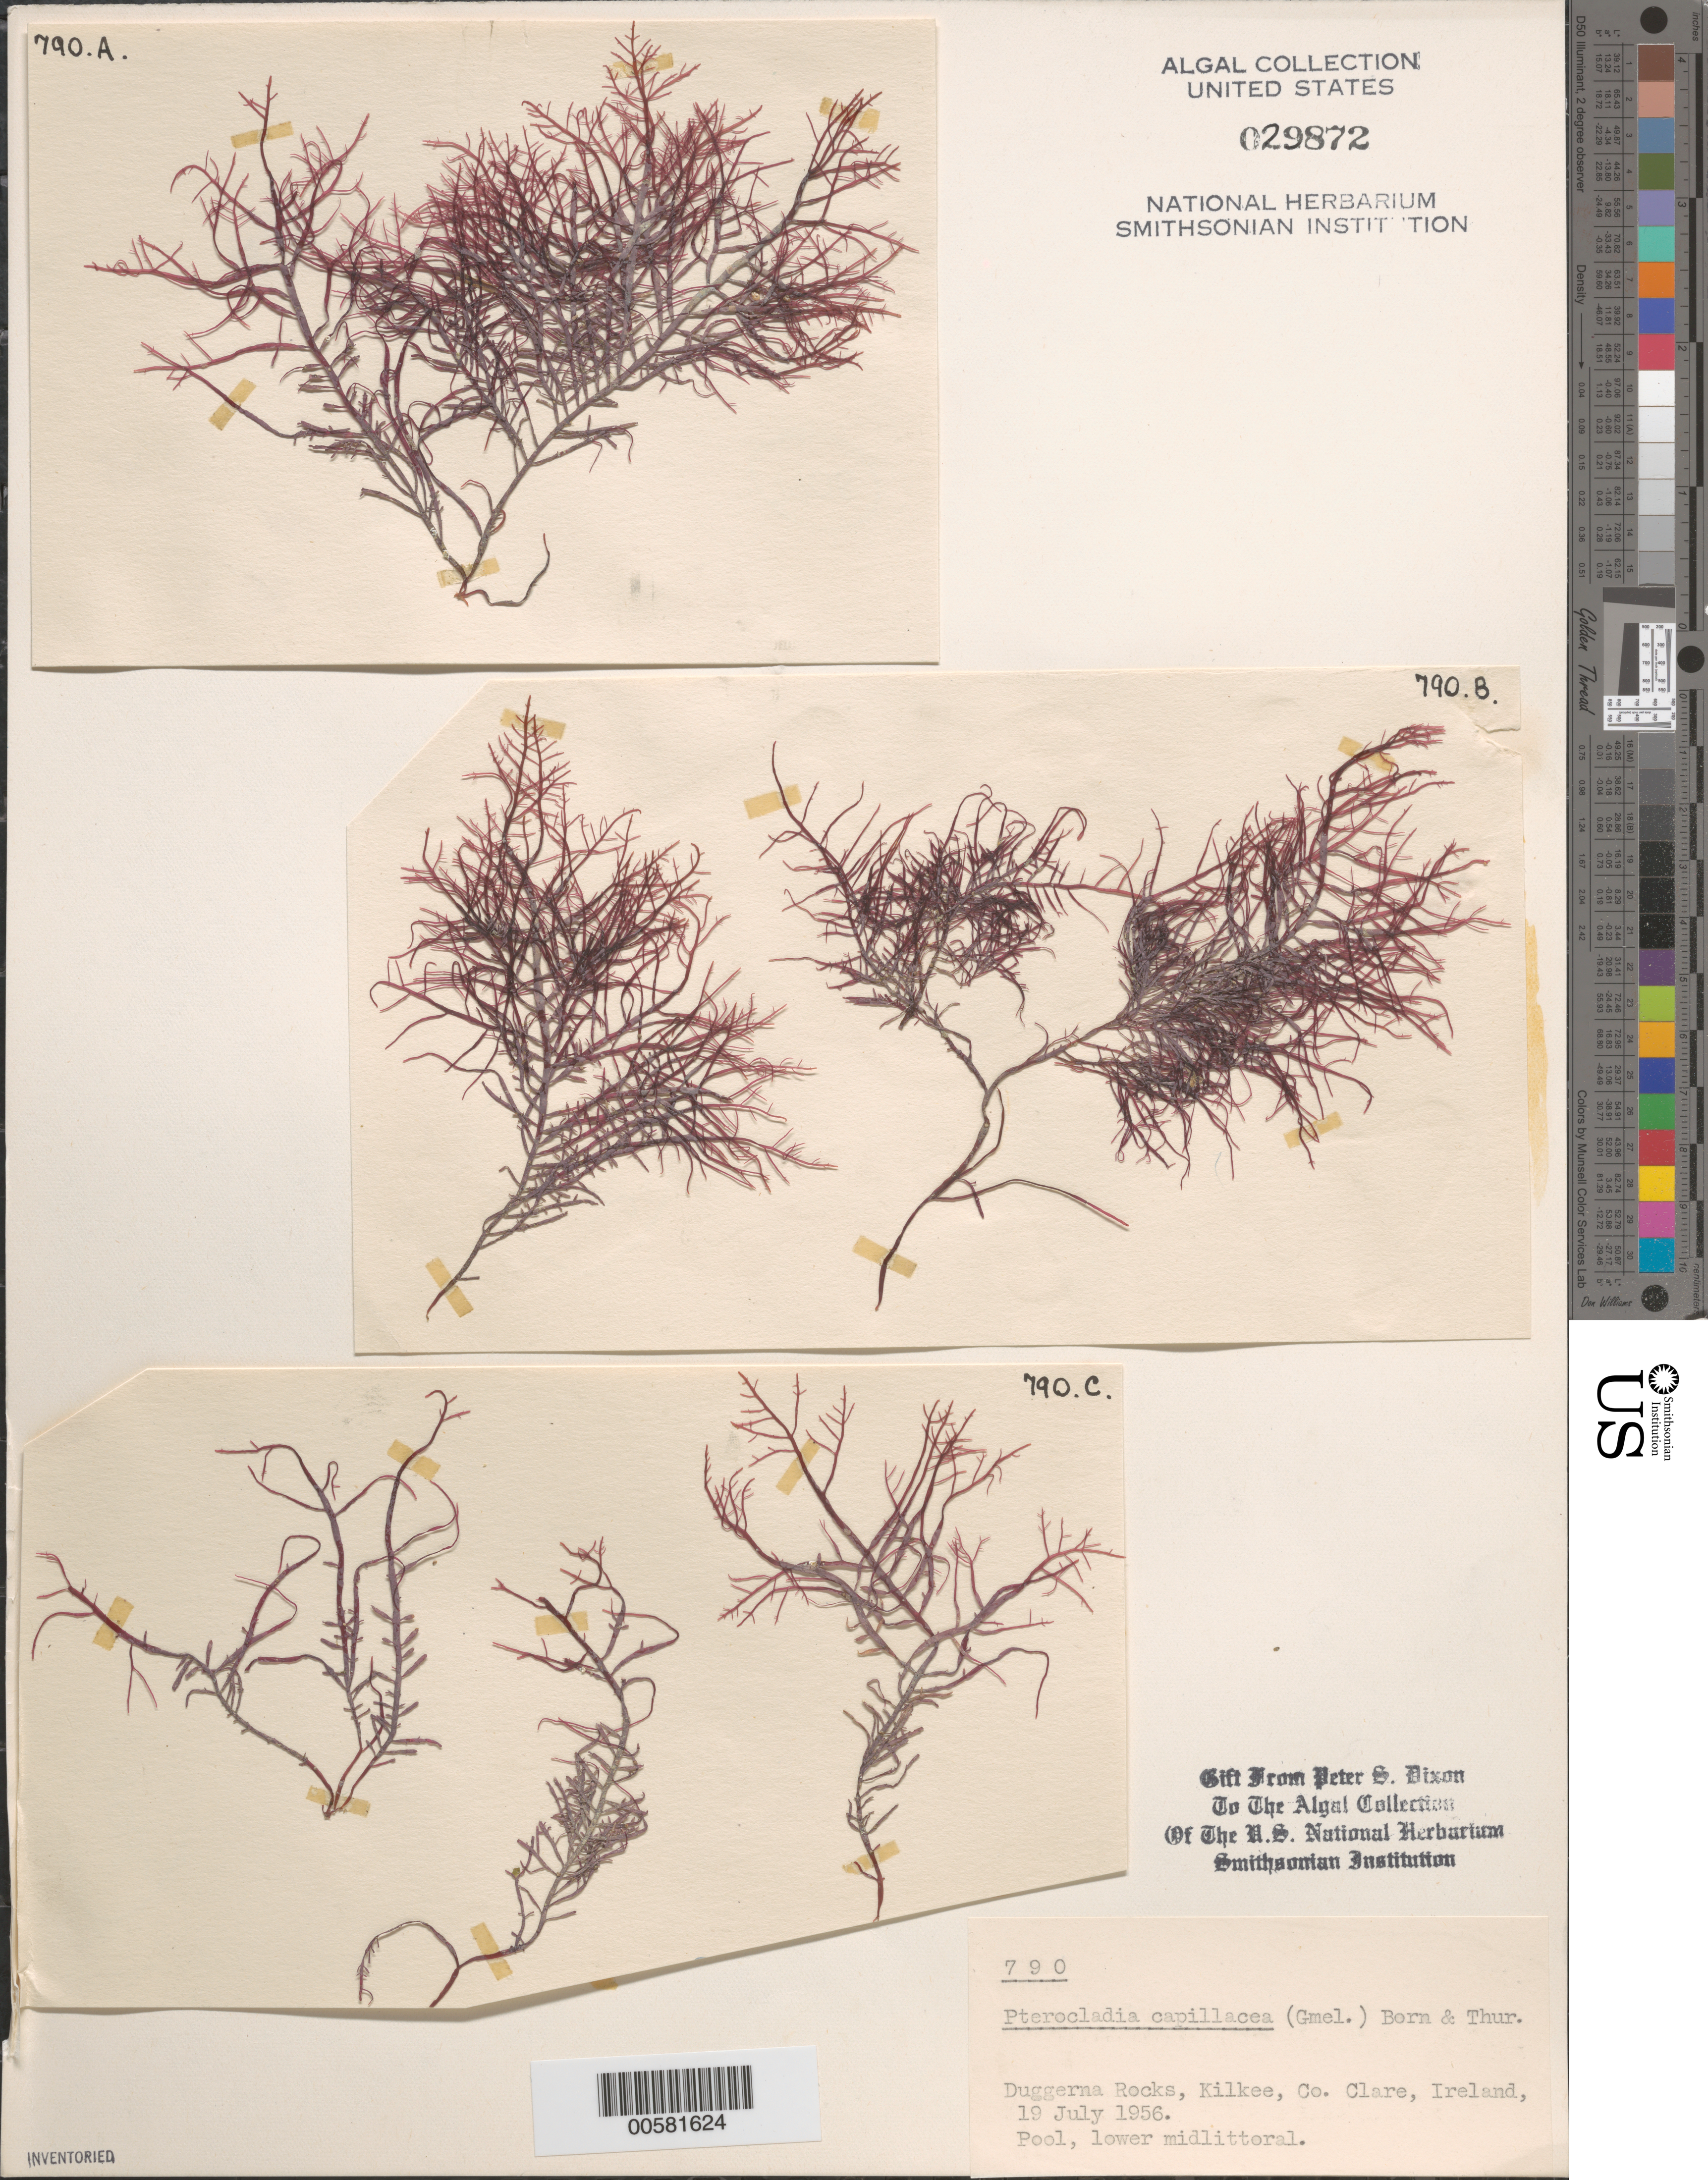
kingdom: Plantae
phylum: Rhodophyta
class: Florideophyceae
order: Gelidiales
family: Pterocladiaceae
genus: Pterocladiella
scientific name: Pterocladiella capillacea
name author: (S.G. Gmel.) Santelices & Hommers.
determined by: Algae name updating Project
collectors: P. S. Dixon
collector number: PSD 790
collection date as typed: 19 Jul 1956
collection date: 1956-07-19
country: Ireland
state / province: Munster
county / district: Clare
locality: Duggerna Rocks, Kilkee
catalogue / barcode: US 29872